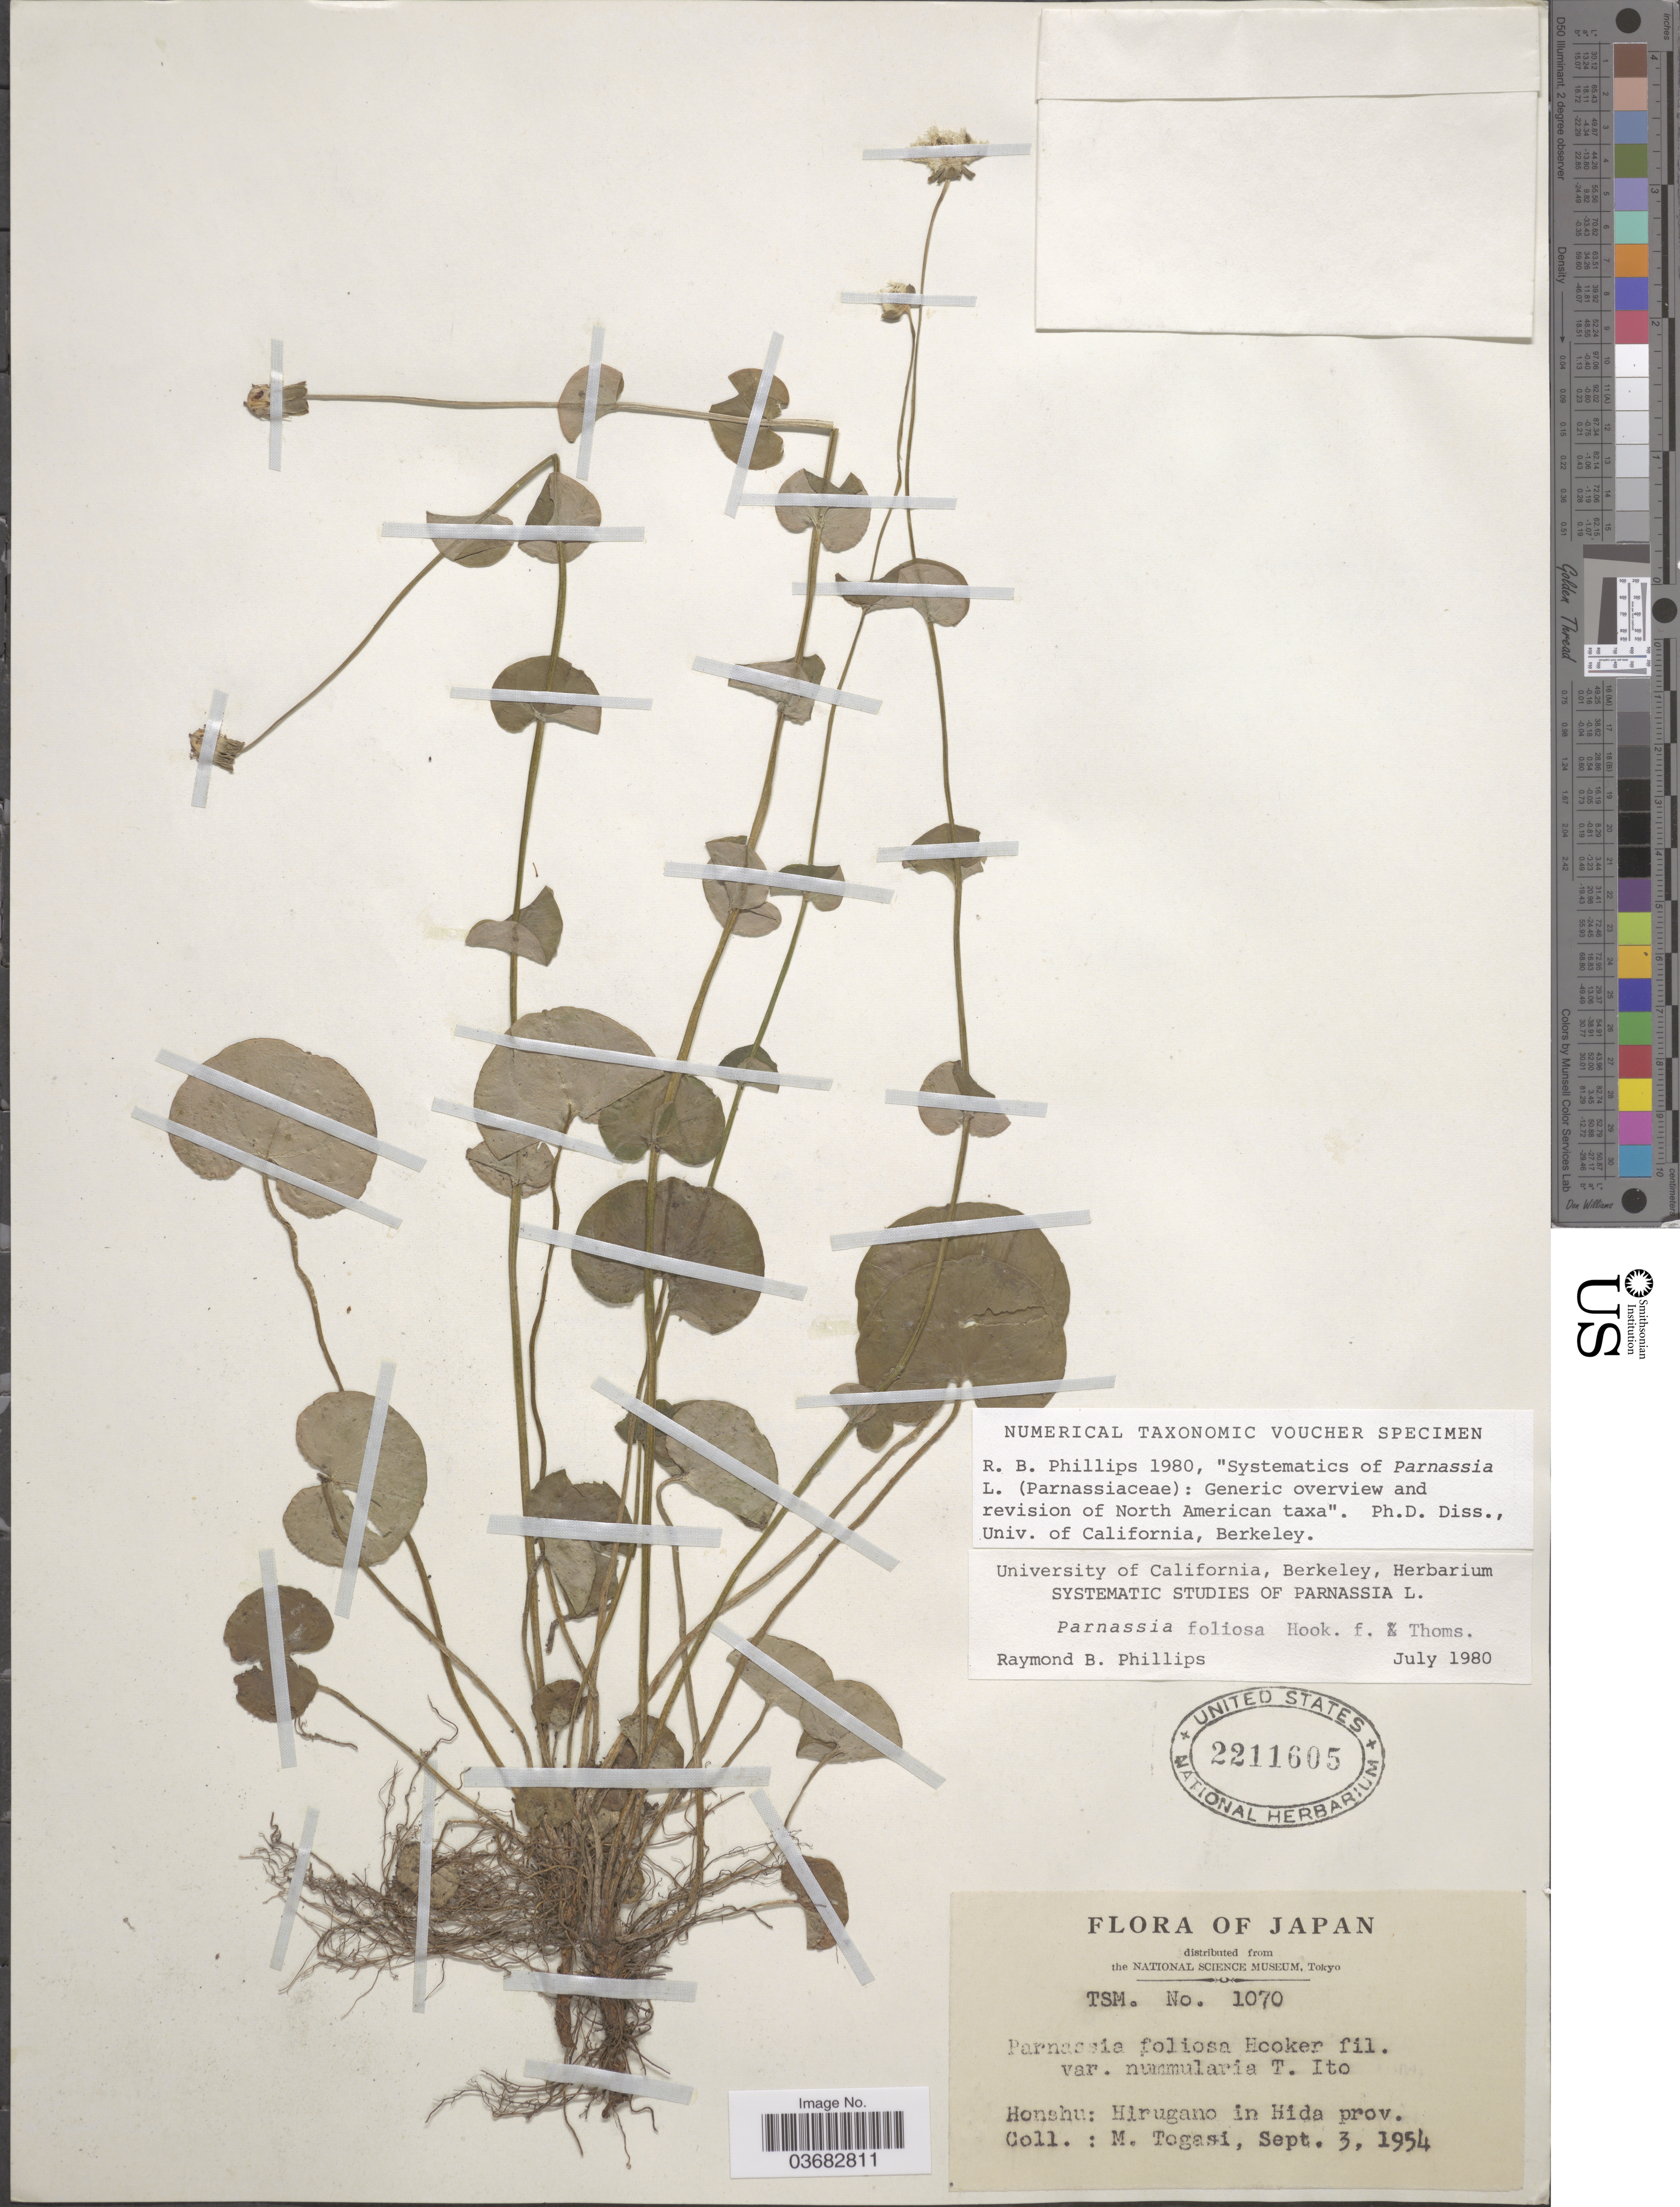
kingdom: Plantae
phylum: Tracheophyta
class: Magnoliopsida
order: Celastrales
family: Parnassiaceae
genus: Parnassia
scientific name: Parnassia foliosa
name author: Hook. f. & Thomson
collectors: M. Togasi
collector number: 1070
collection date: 1954-09-03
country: Japan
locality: Honshu: Hirugano in Hida prov.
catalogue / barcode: US 2211605